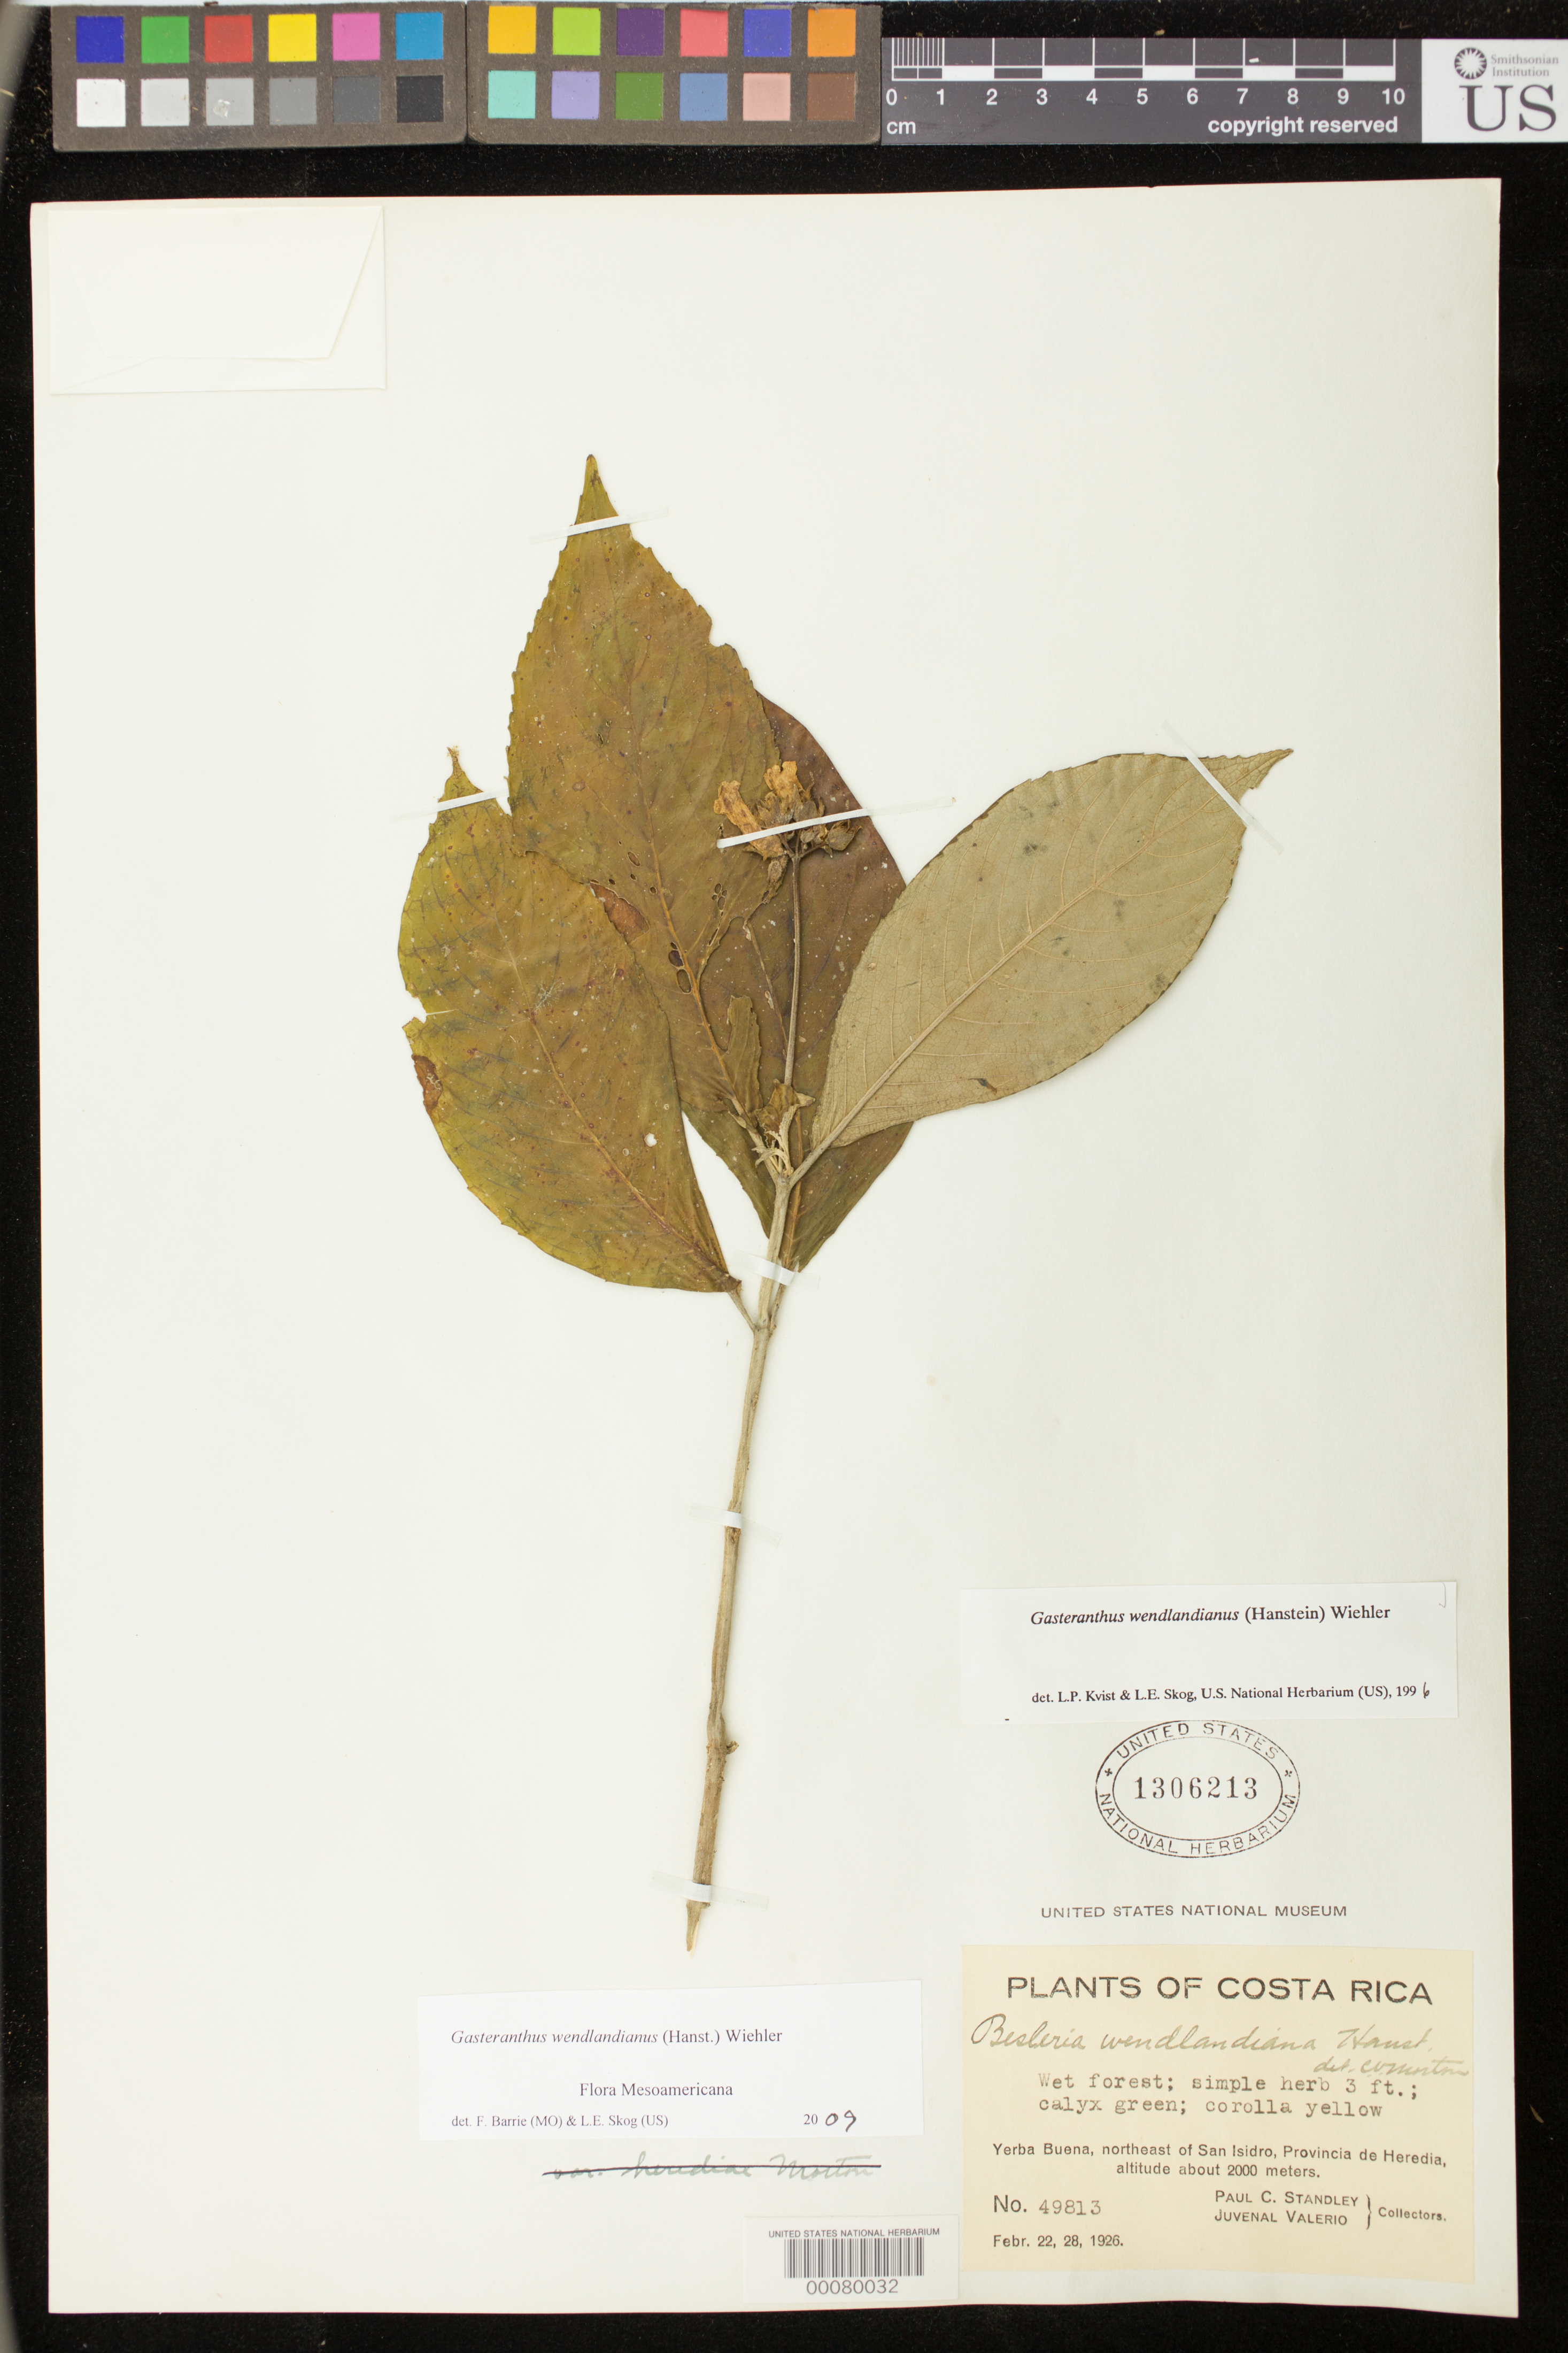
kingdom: Plantae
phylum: Tracheophyta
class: Magnoliopsida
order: Lamiales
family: Gesneriaceae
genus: Gasteranthus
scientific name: Gasteranthus wendlandianus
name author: (Hanst.) Wiehler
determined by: Skog, Laurence E.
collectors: P. C. Standley & J. Valerio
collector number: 49813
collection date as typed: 22-28 Feb 1926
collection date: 1926-02-22/1926-02-28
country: Costa Rica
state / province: Heredia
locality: Yerba Buena, NE of San Isidro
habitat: Wet forest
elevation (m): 2000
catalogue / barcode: US 1306213